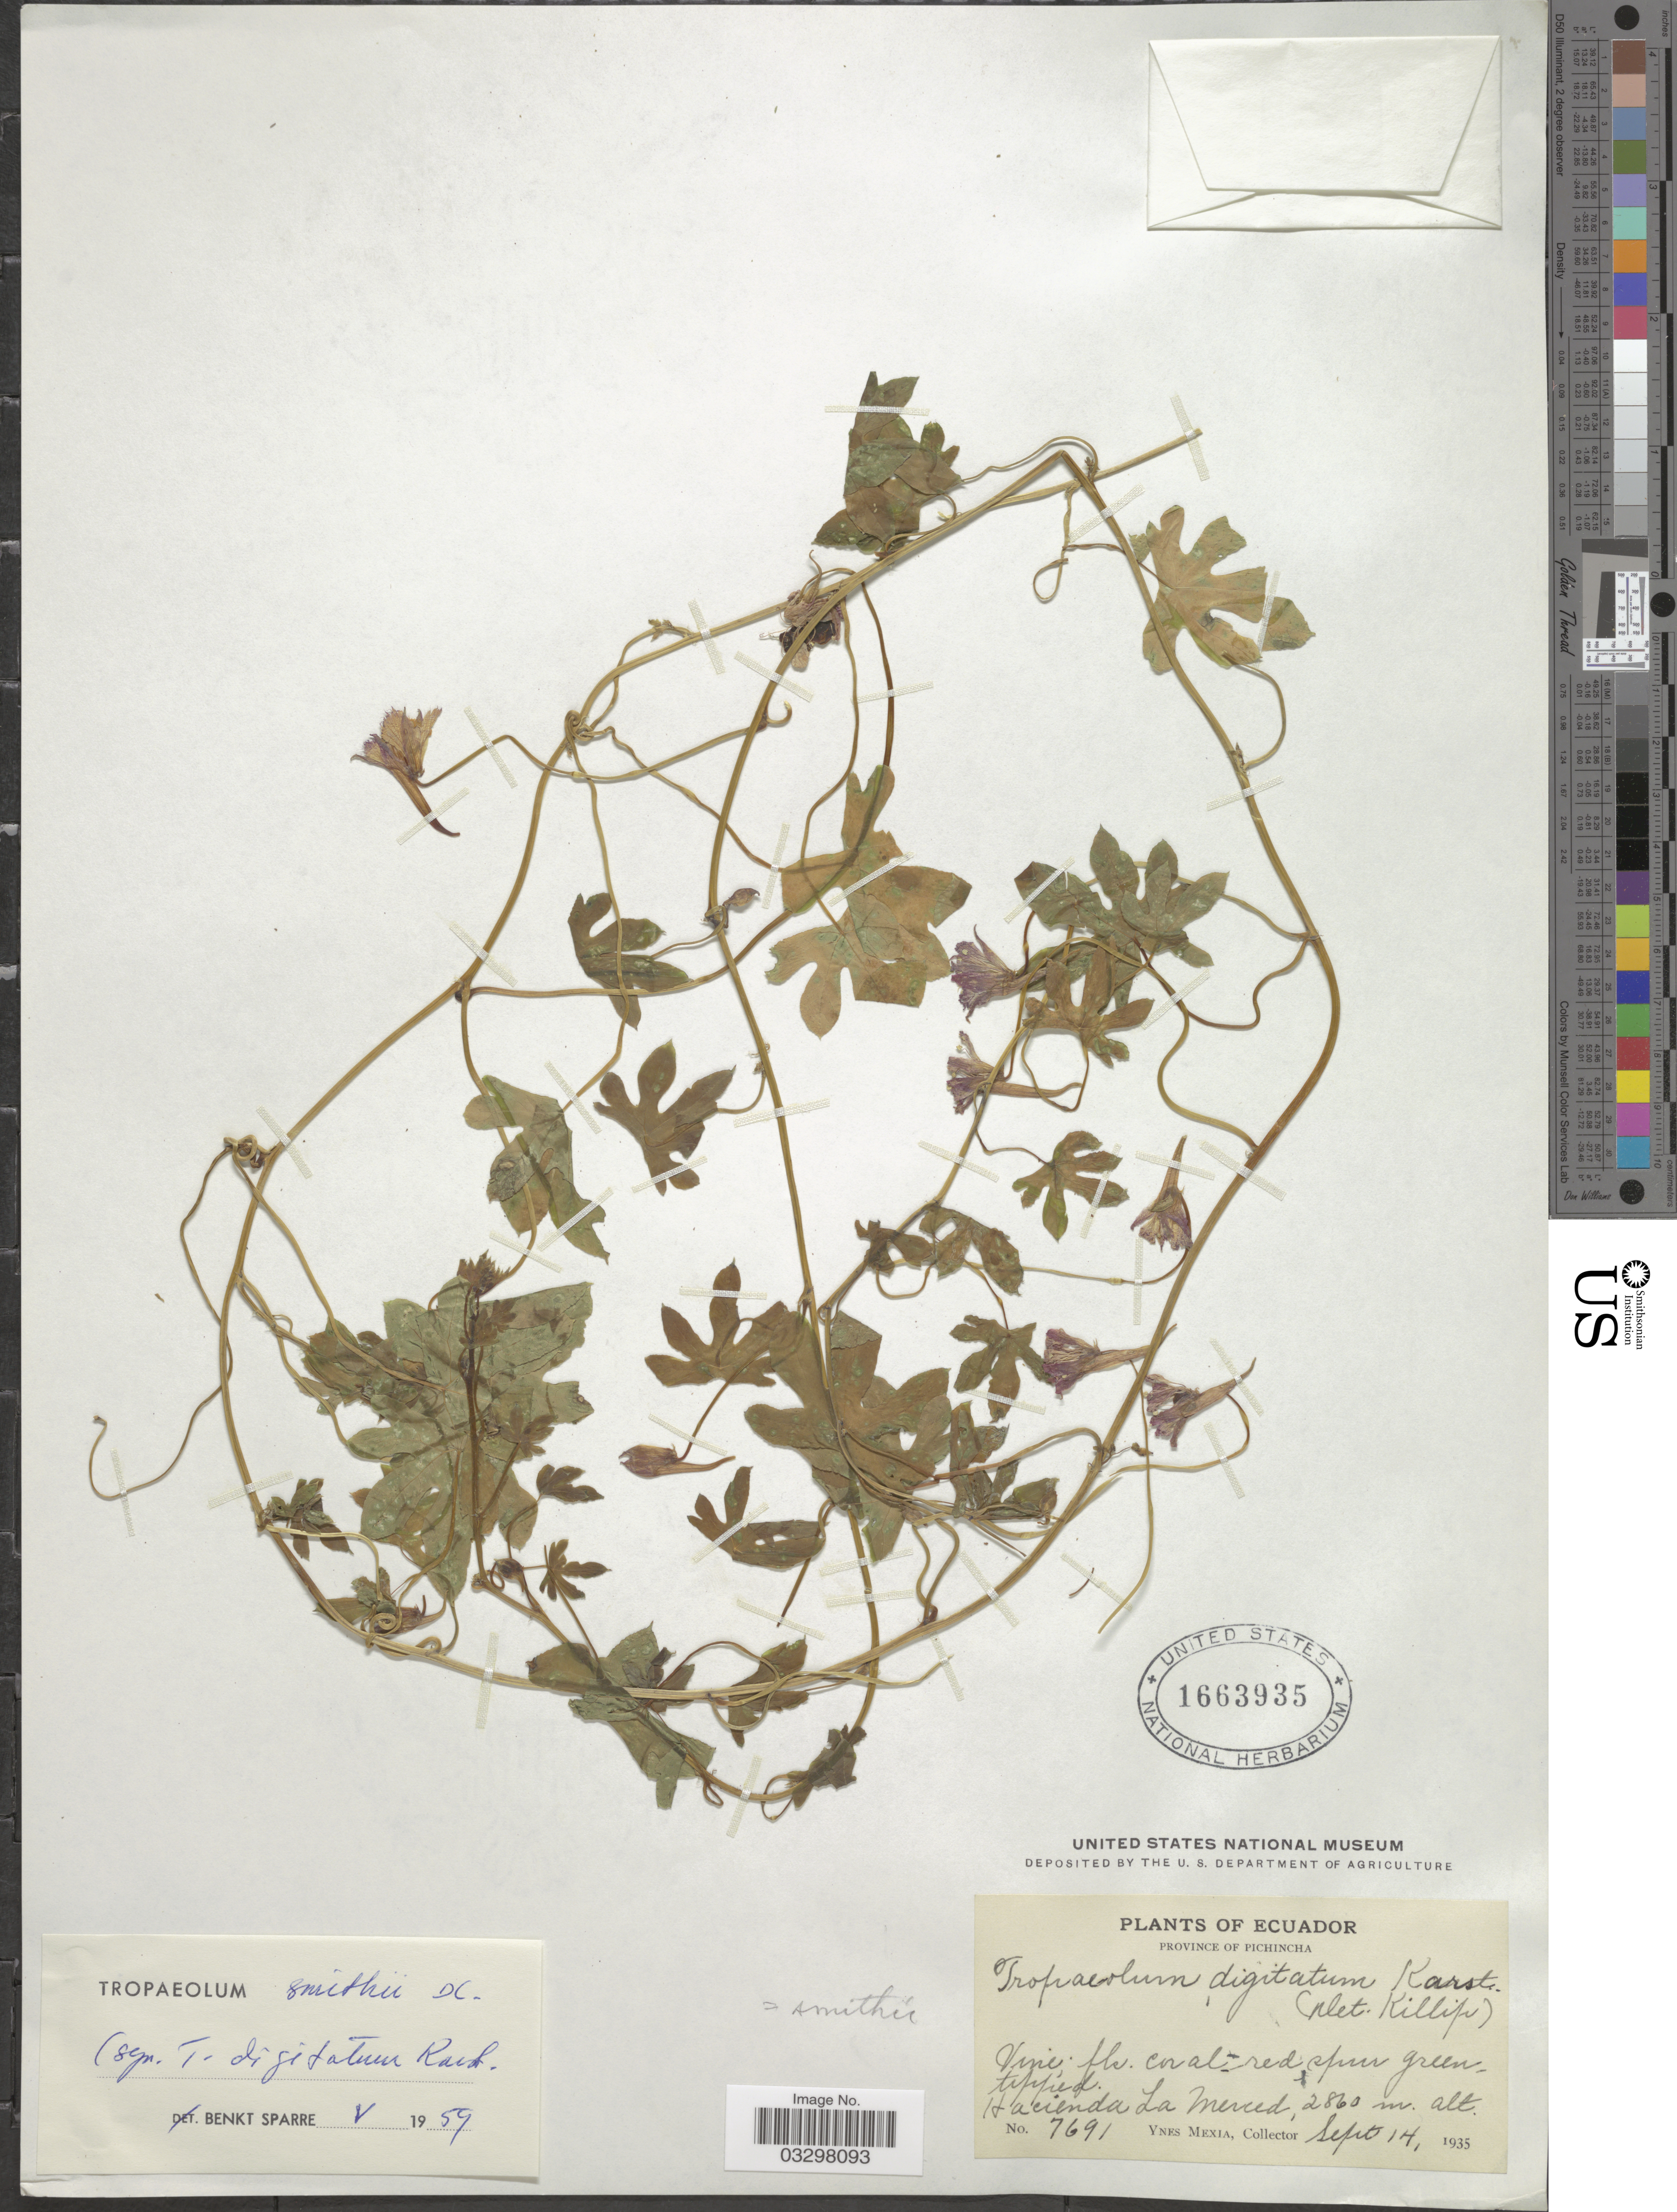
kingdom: Plantae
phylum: Tracheophyta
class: Magnoliopsida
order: Brassicales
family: Tropaeolaceae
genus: Tropaeolum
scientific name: Tropaeolum smithii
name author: DC.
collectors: Y. Mexia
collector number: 7691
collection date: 1935-09-14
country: Ecuador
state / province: Pichincha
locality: Hacienda La Merced.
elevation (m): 2860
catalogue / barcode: US 1663935